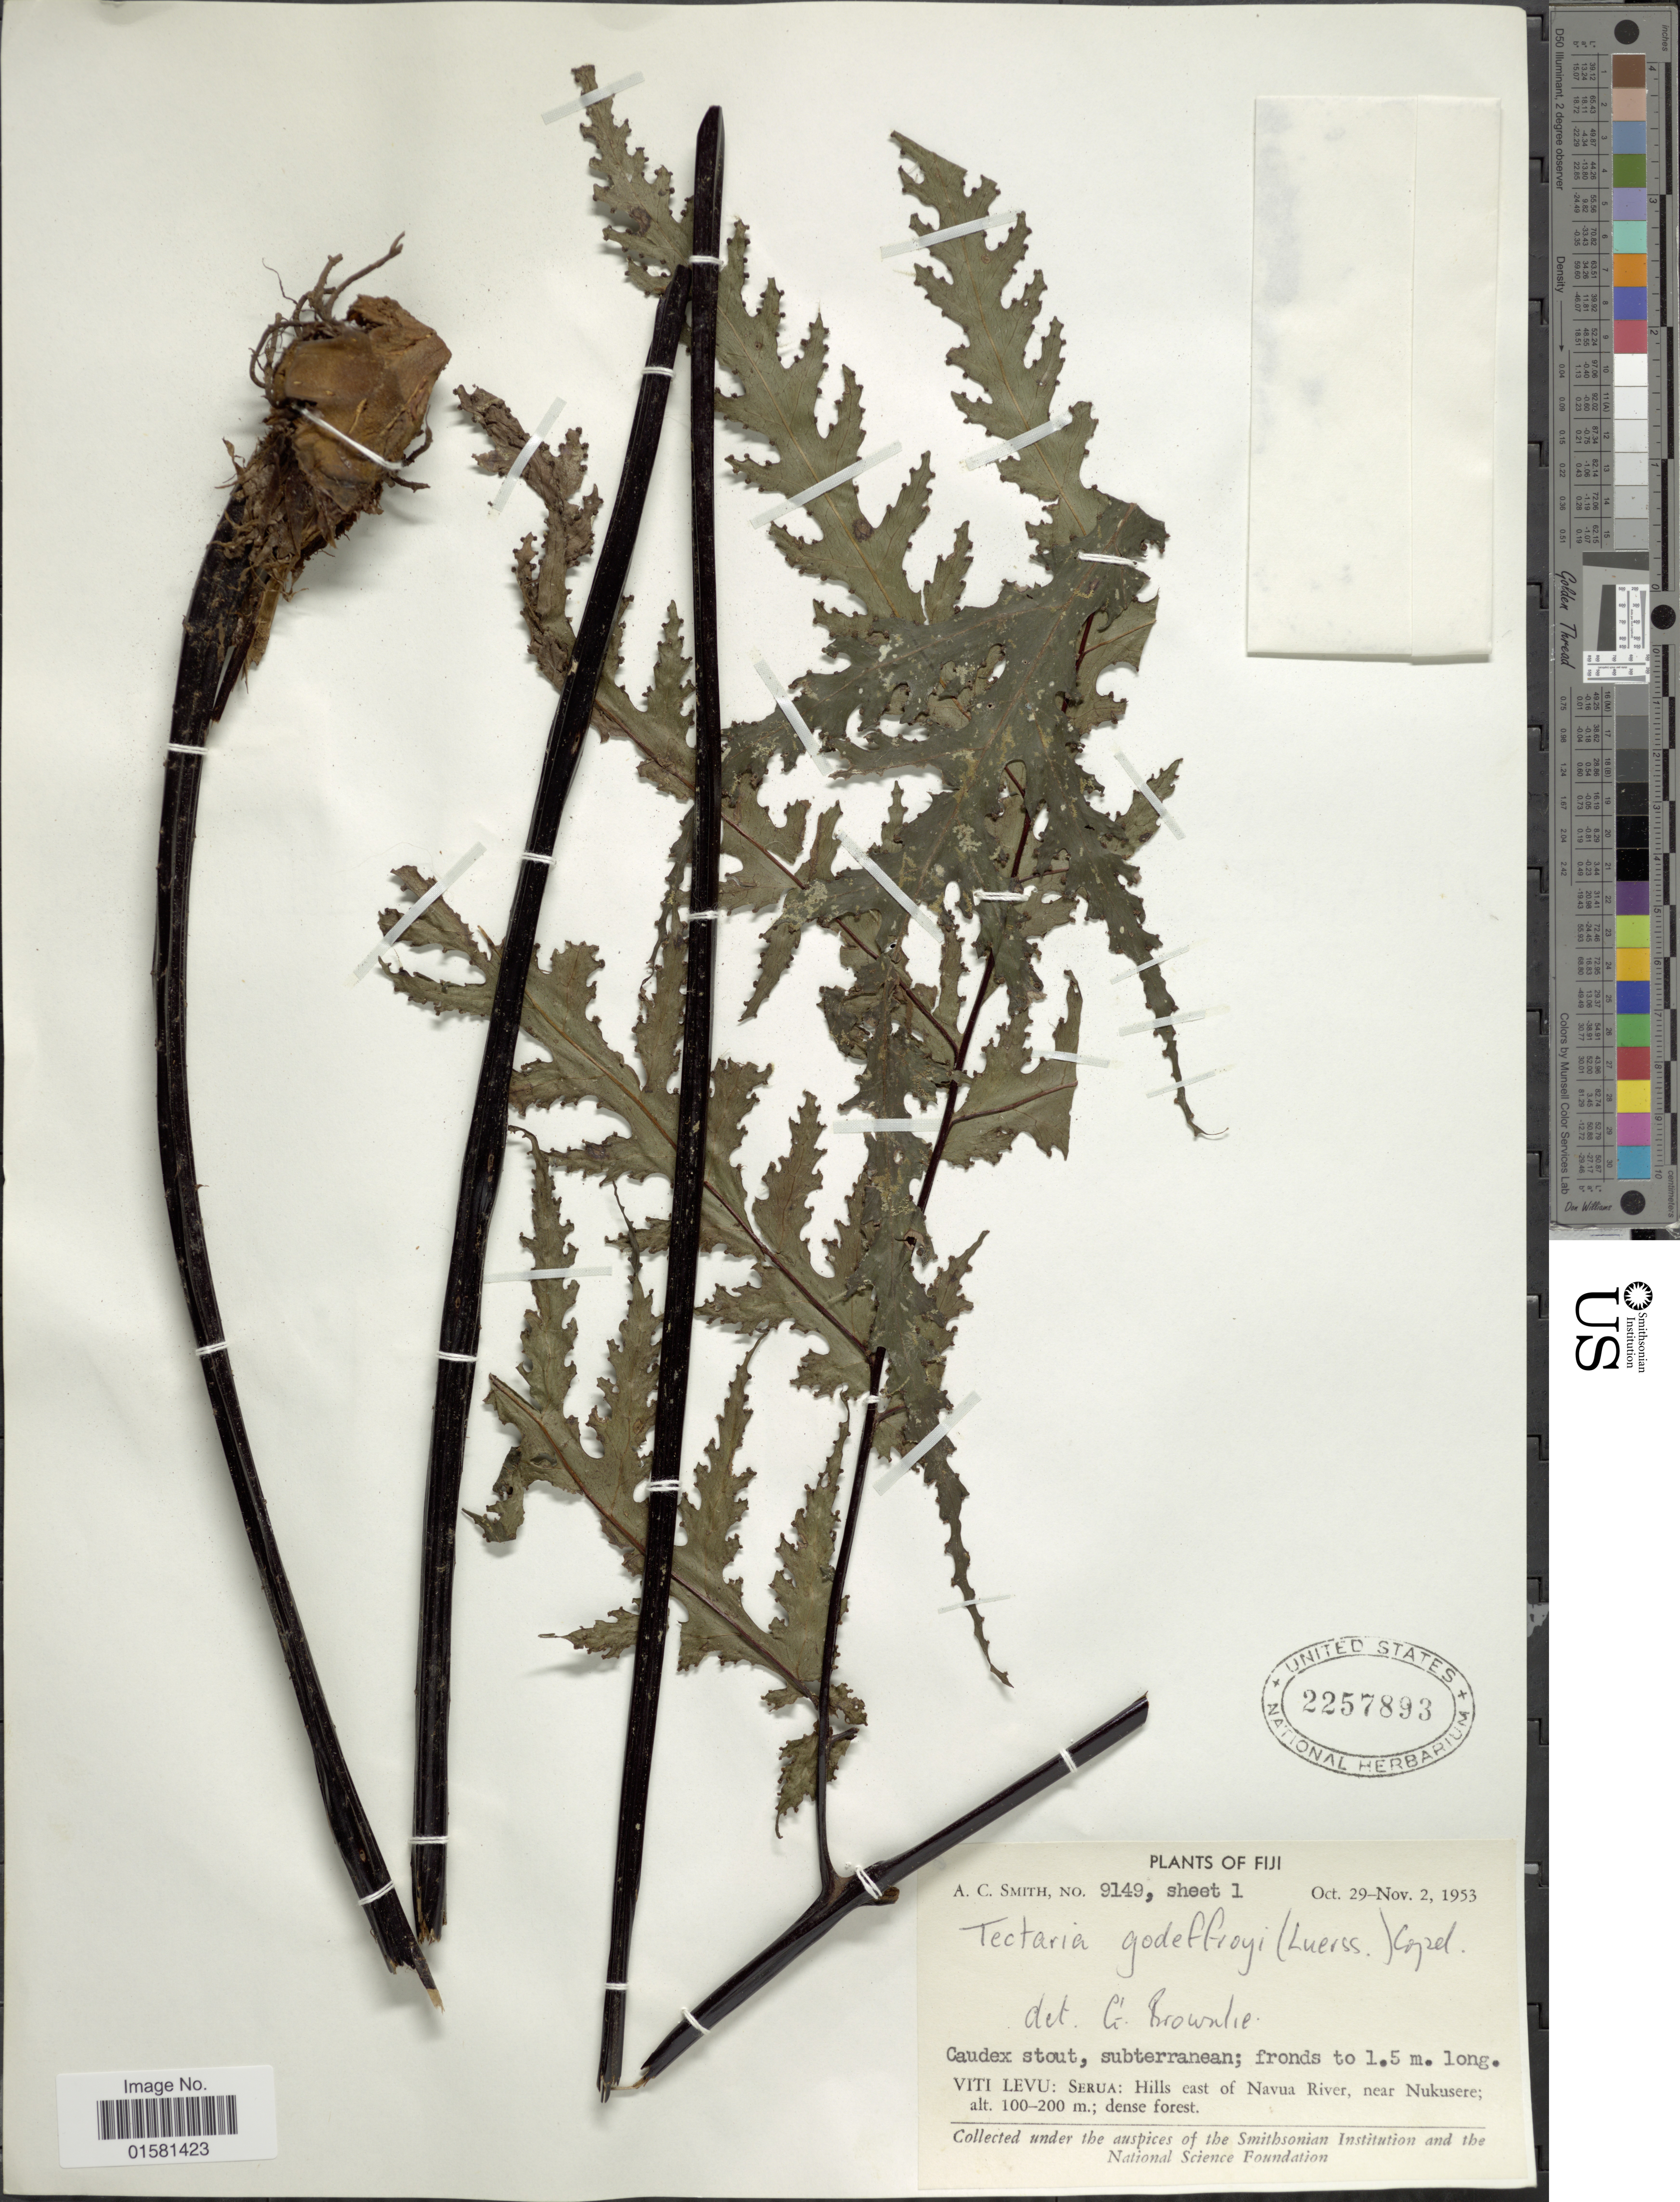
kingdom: Plantae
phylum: Tracheophyta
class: Polypodiopsida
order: Polypodiales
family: Tectariaceae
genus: Tectaria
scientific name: Tectaria godeffroyi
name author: (Luerss.) Copel.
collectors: A. C. Smith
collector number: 9149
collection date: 1953-10-29/1953-11-02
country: Fiji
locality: Fiji, Viti Levu: Serua: hills east of Navua River, near Nukusere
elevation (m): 100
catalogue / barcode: US 2257893